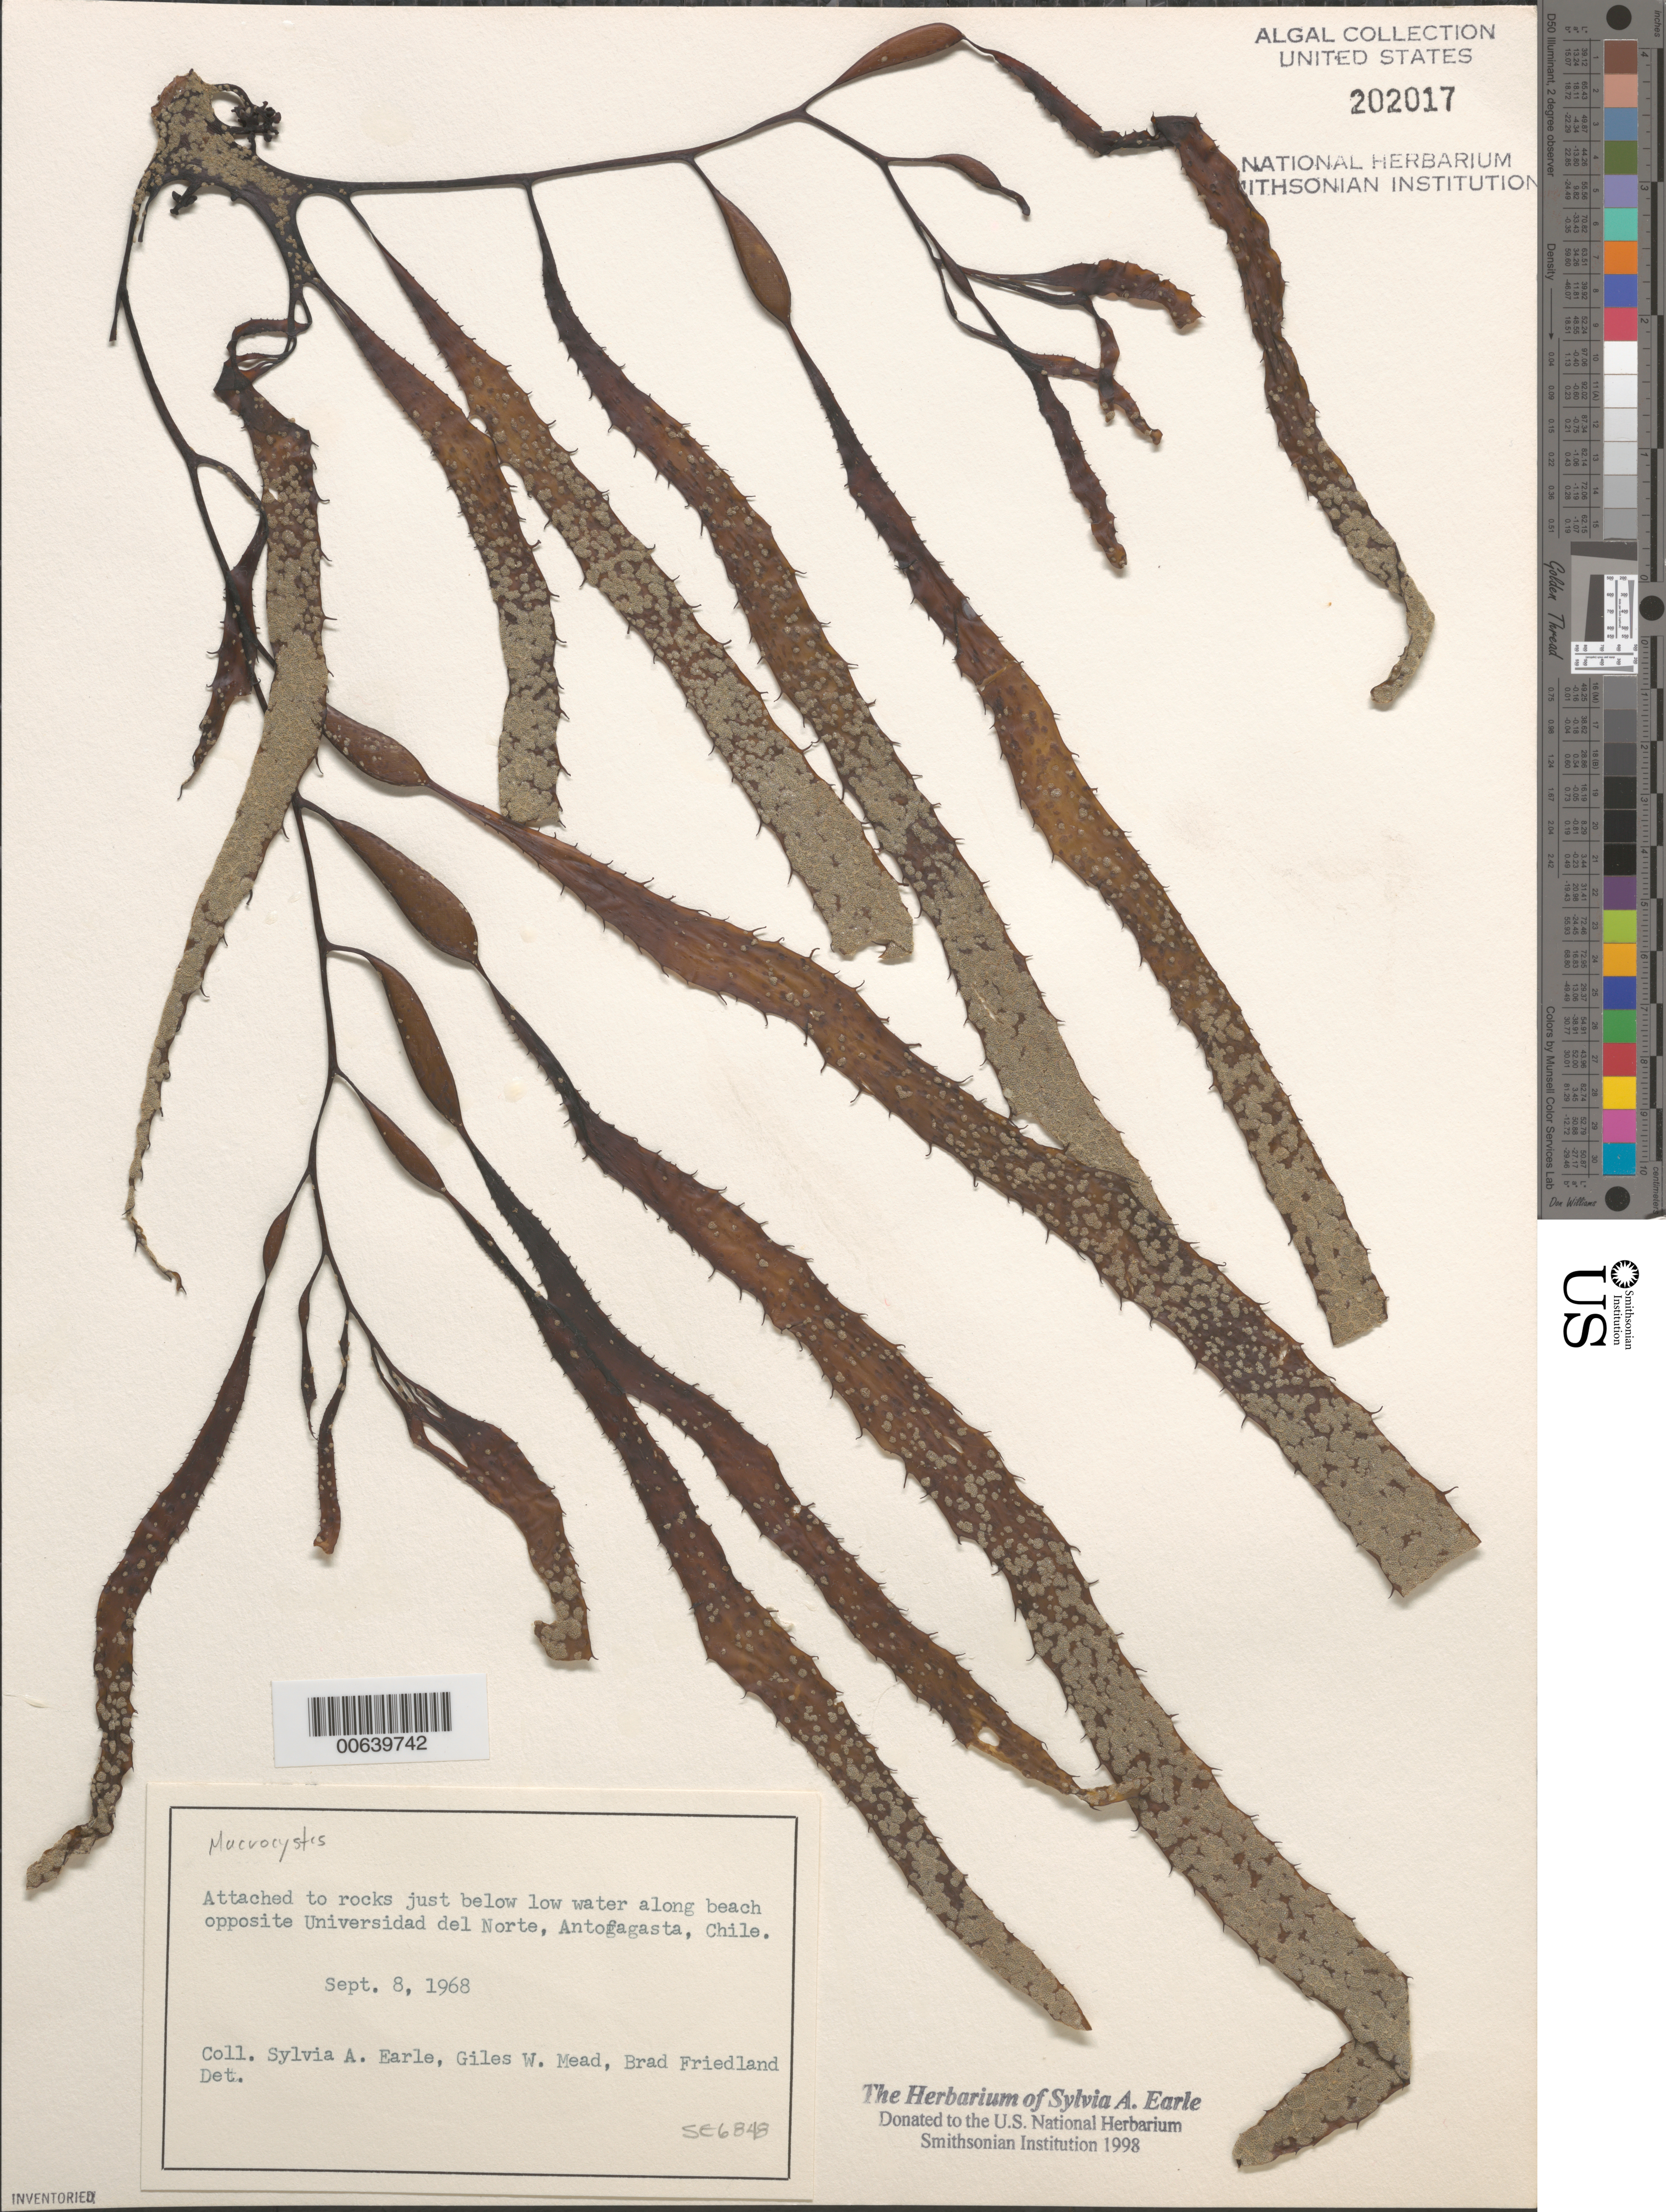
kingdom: Chromista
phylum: Ochrophyta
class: Phaeophyceae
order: Laminariales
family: Laminariaceae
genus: Macrocystis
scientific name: Macrocystis sp.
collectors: S. A. Earle, G. W. Mead & B. Friedland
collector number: SE 6848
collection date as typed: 08 Sep 1968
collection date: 1968-09-08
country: Chile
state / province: Antofagasta (II)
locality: Antofagasta, beach opposite Universidad del Norte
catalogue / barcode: US 202017